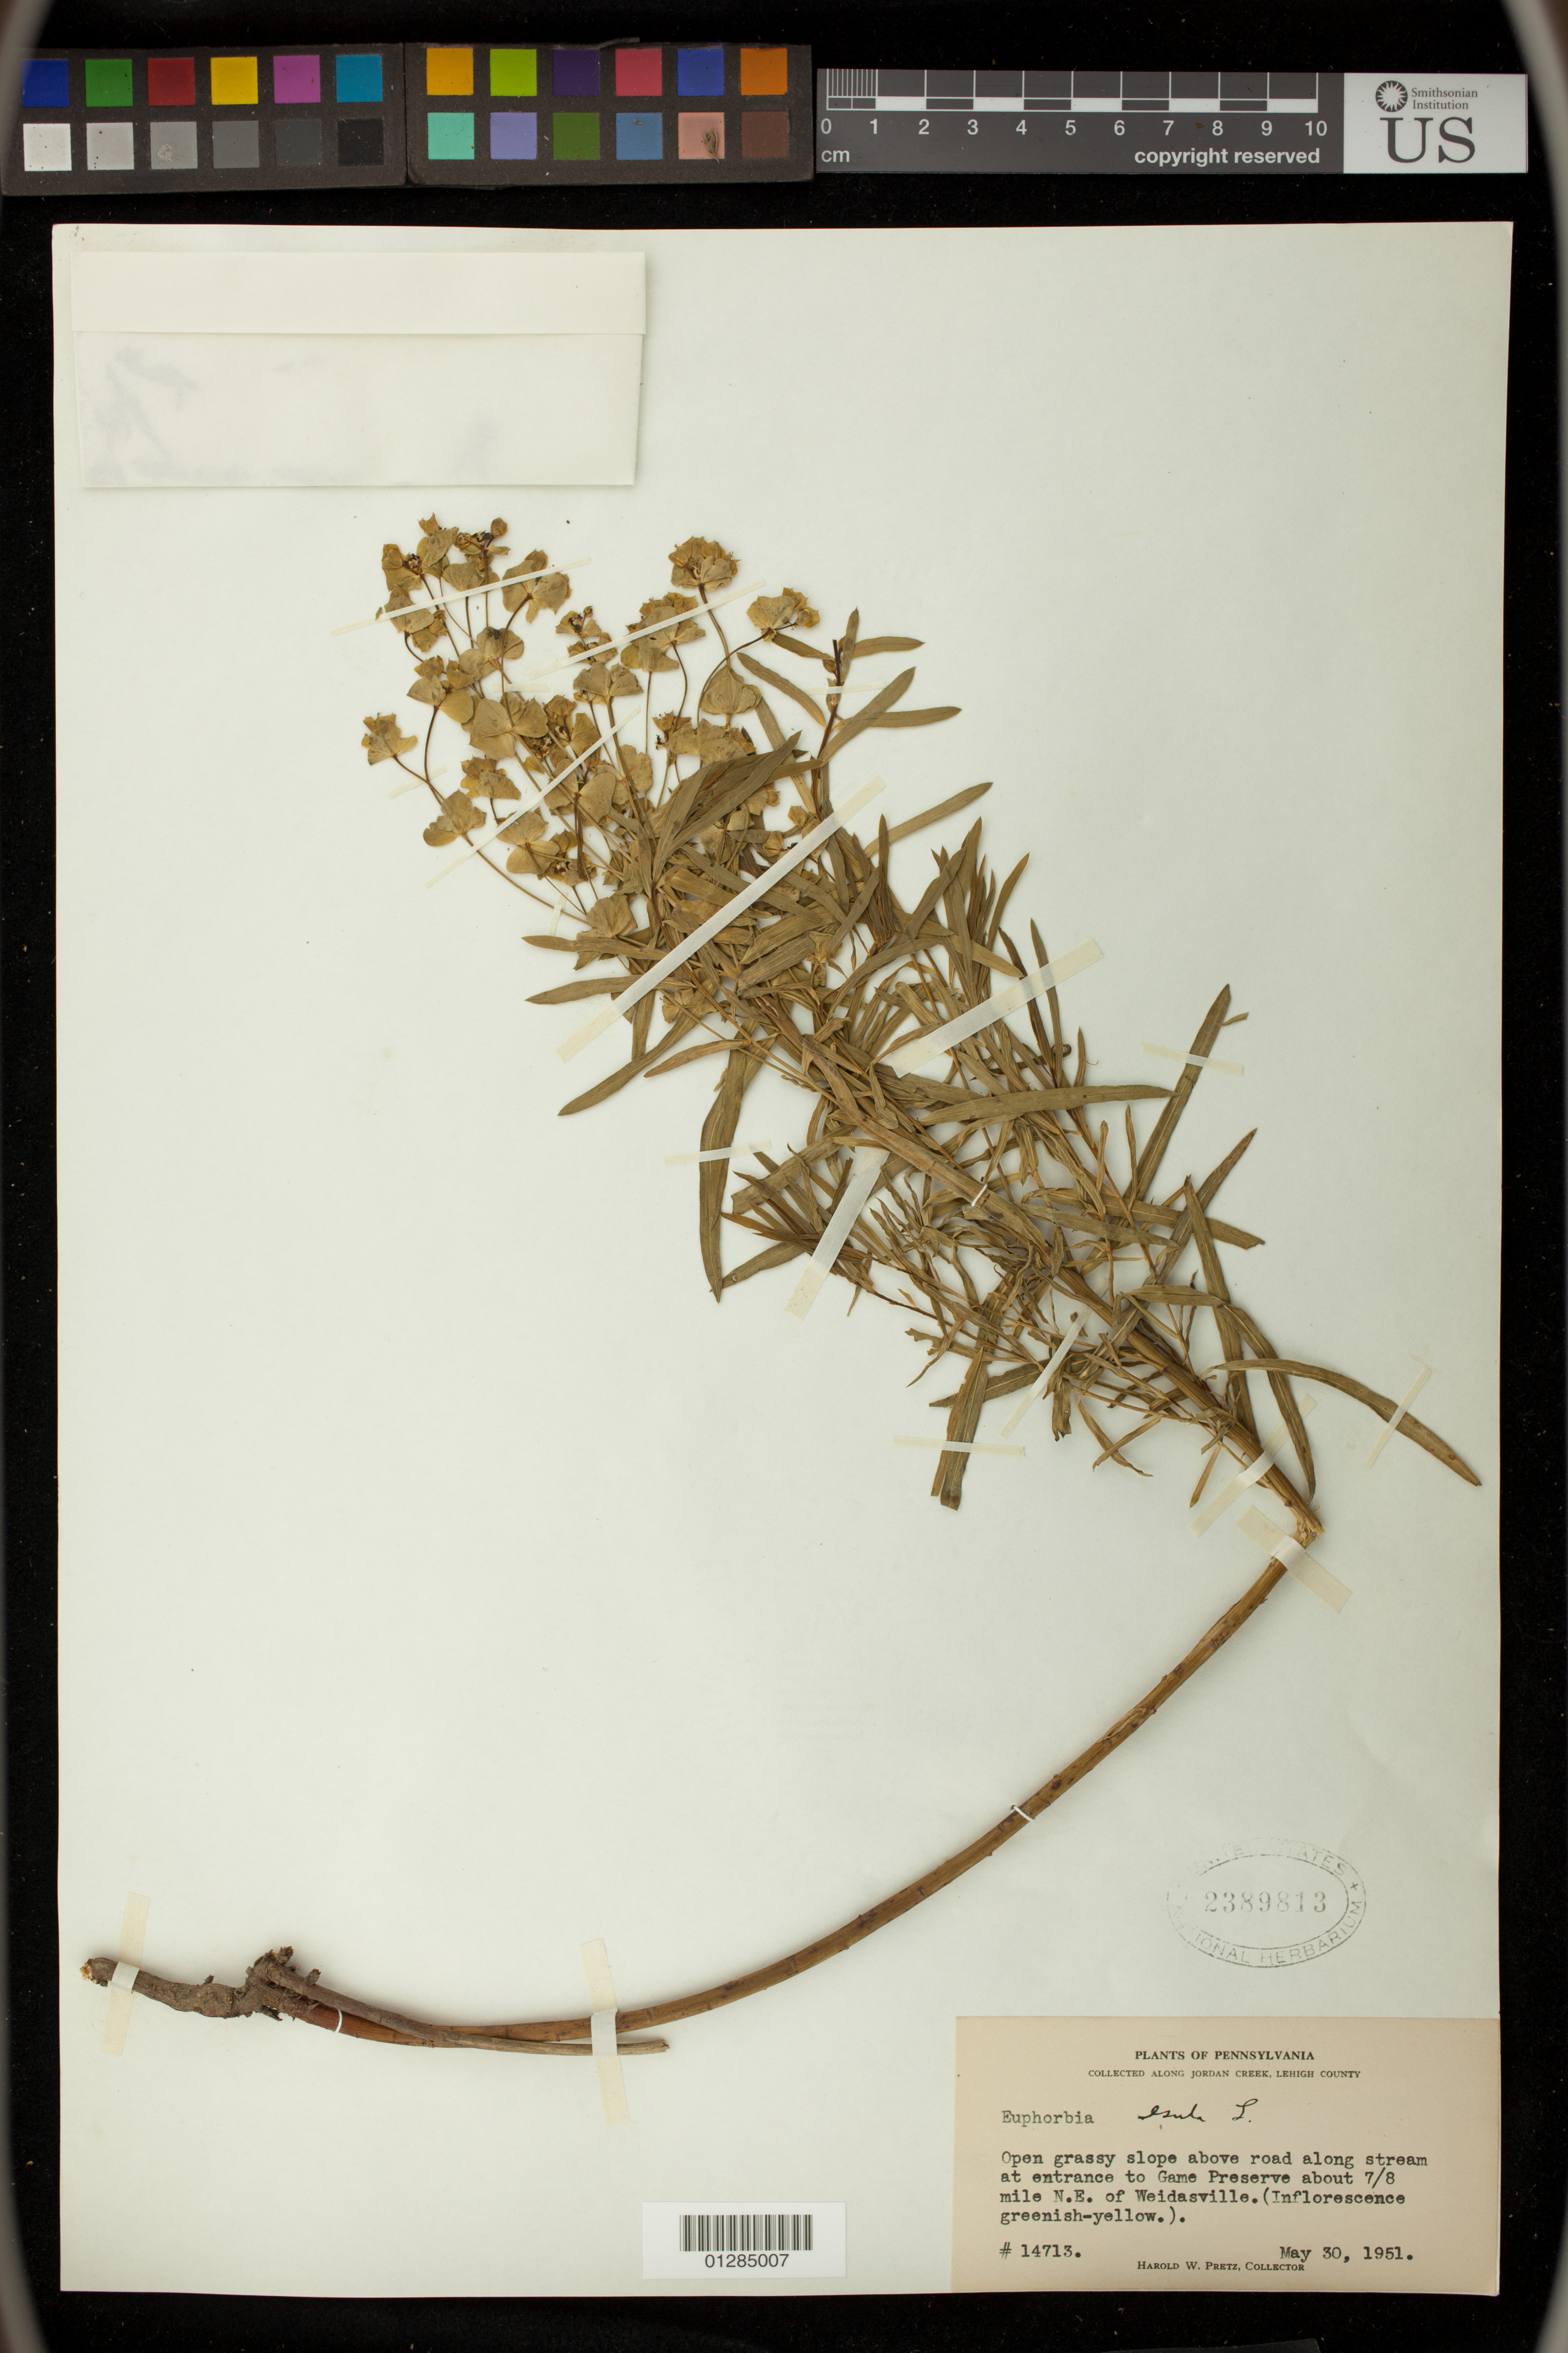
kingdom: Plantae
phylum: Tracheophyta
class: Magnoliopsida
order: Malpighiales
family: Euphorbiaceae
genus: Euphorbia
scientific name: Euphorbia esula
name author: L.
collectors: H. W. Pretz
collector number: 14713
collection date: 1951-05-30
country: United States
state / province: Pennsylvania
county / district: Lehigh County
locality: Open grassy slope above road along stream at entrance to Game Preserve about 7/8 mile N.E. of Weidasville.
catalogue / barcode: US 2389813